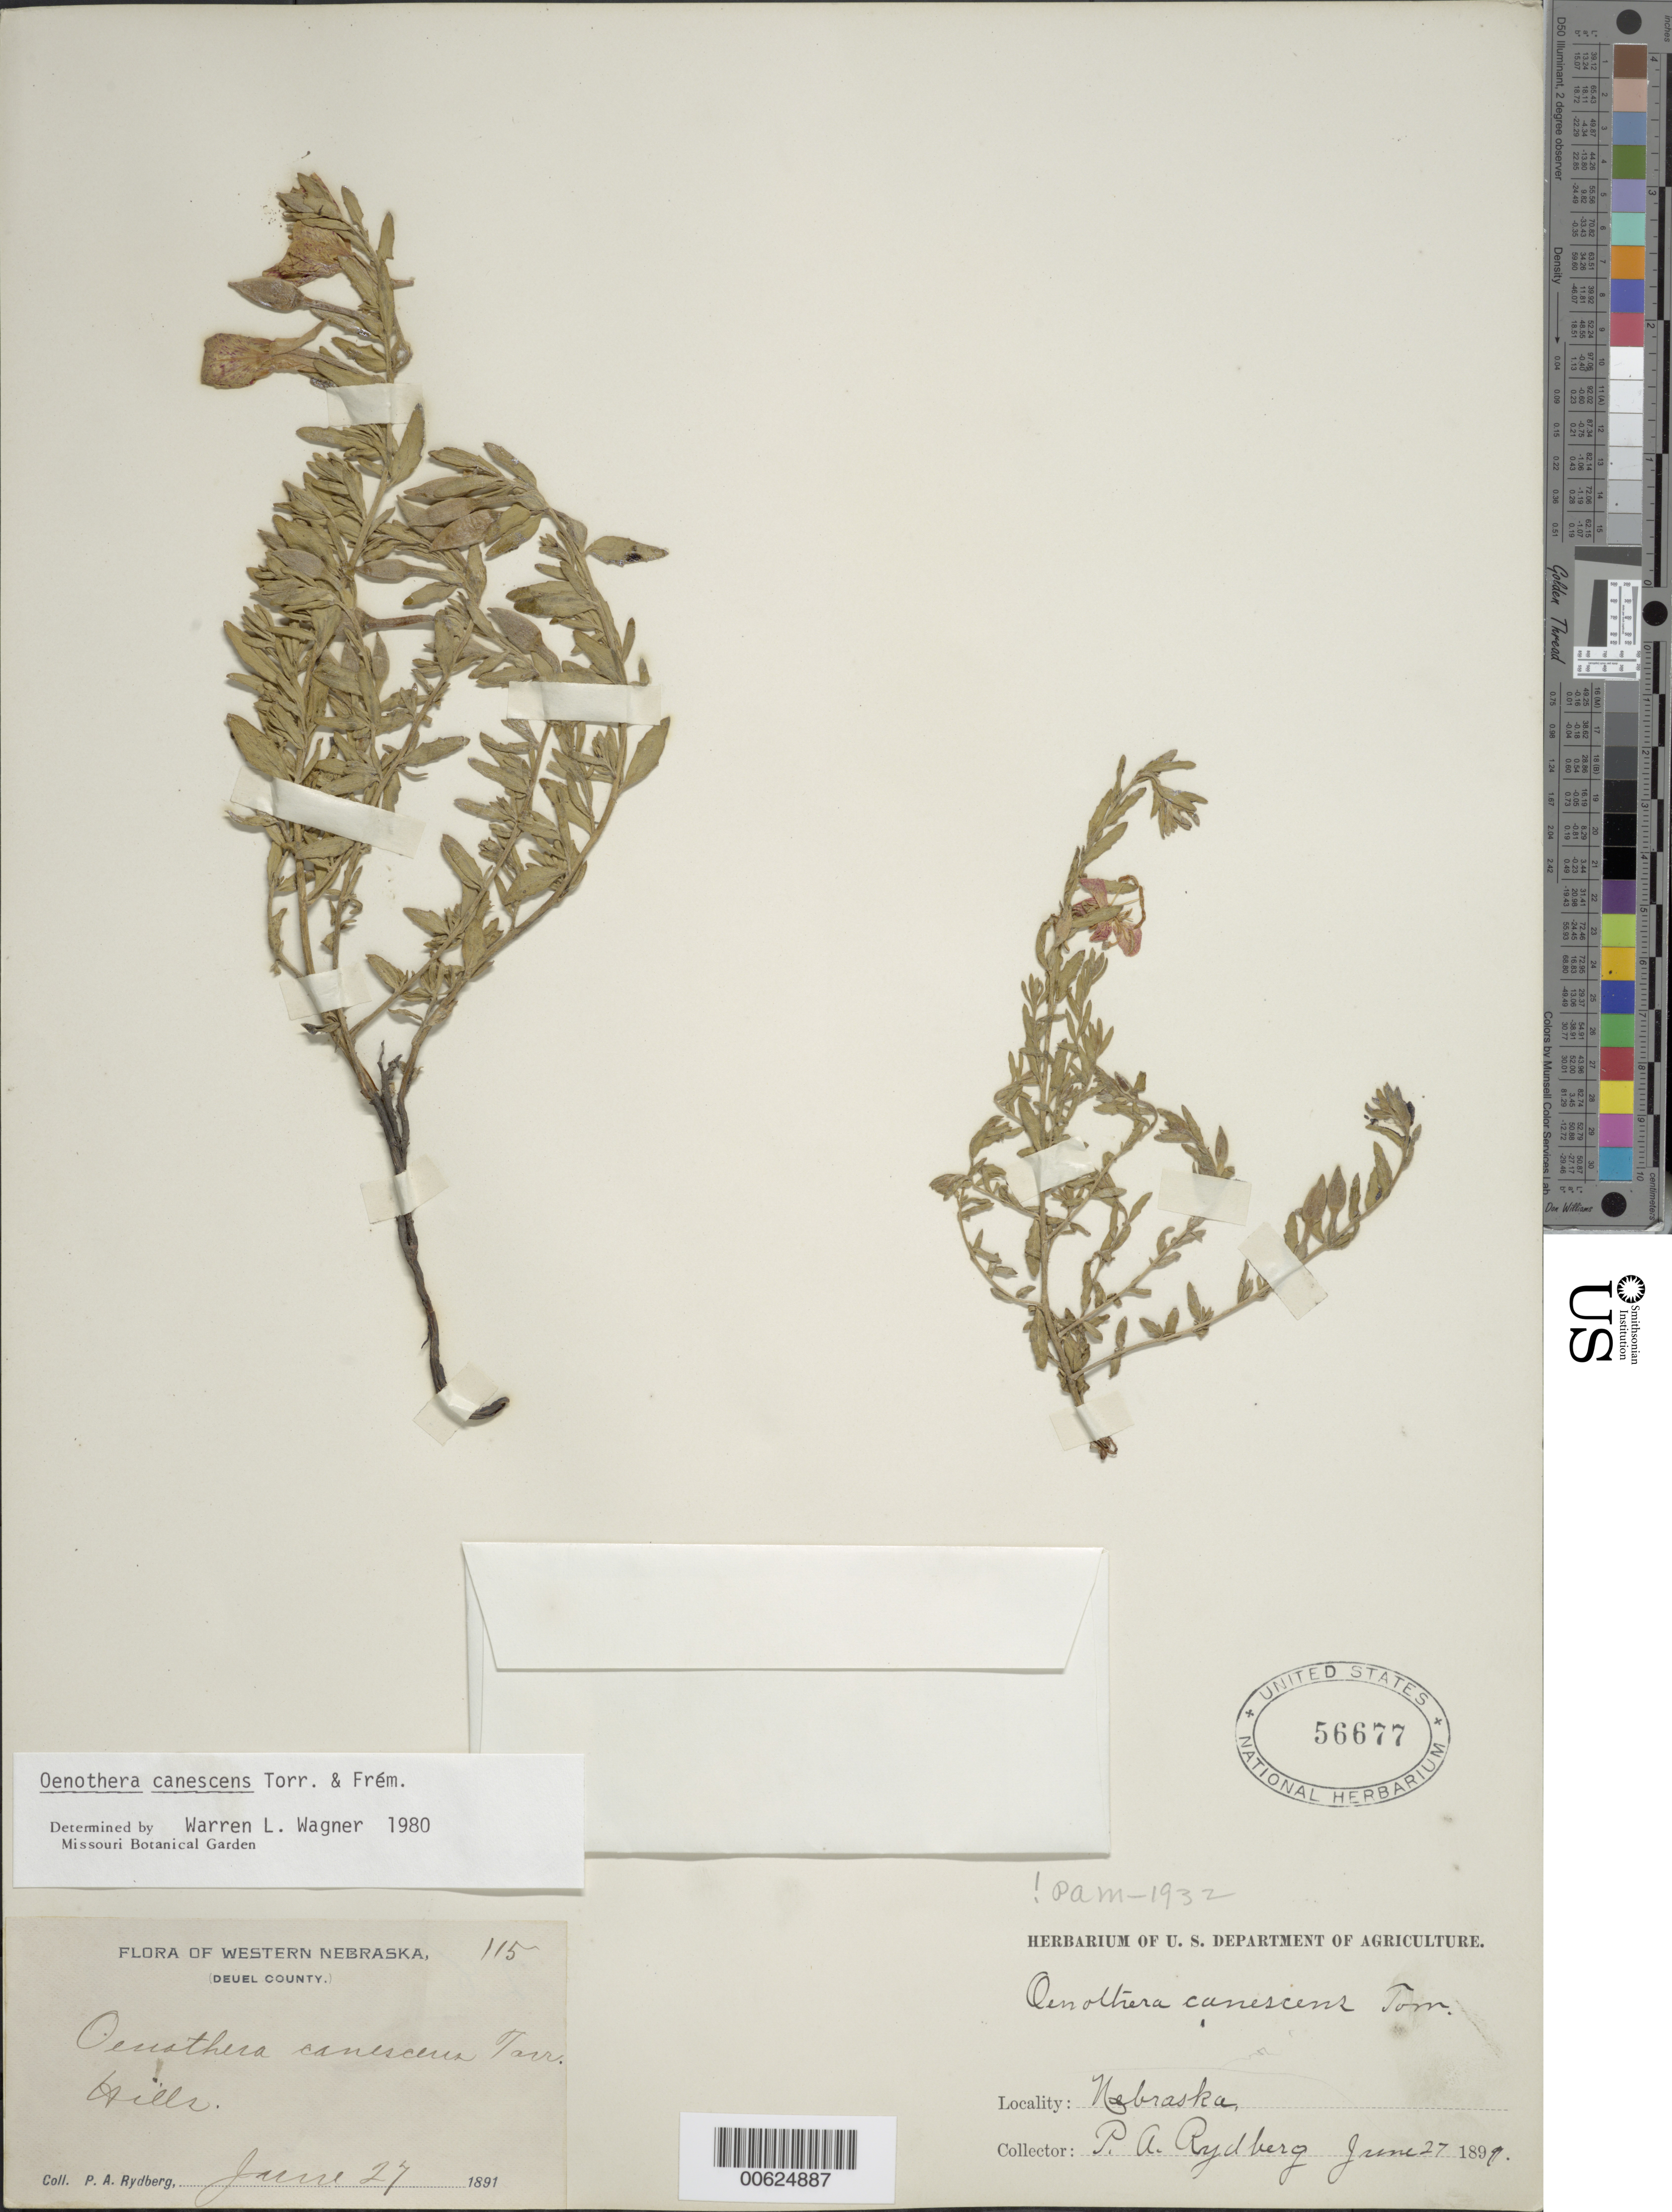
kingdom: Plantae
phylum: Tracheophyta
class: Magnoliopsida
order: Myrtales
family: Onagraceae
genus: Oenothera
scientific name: Oenothera canescens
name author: Torr. & Frém.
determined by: Wagner, W. L., (BOT), Smithsonian Institution - National Museum of Natural History (UNITED STATES)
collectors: P. A. Rydberg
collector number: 115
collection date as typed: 27 Jun 1891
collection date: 1891-06-27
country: United States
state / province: Nebraska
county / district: Deuel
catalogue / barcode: US 56677